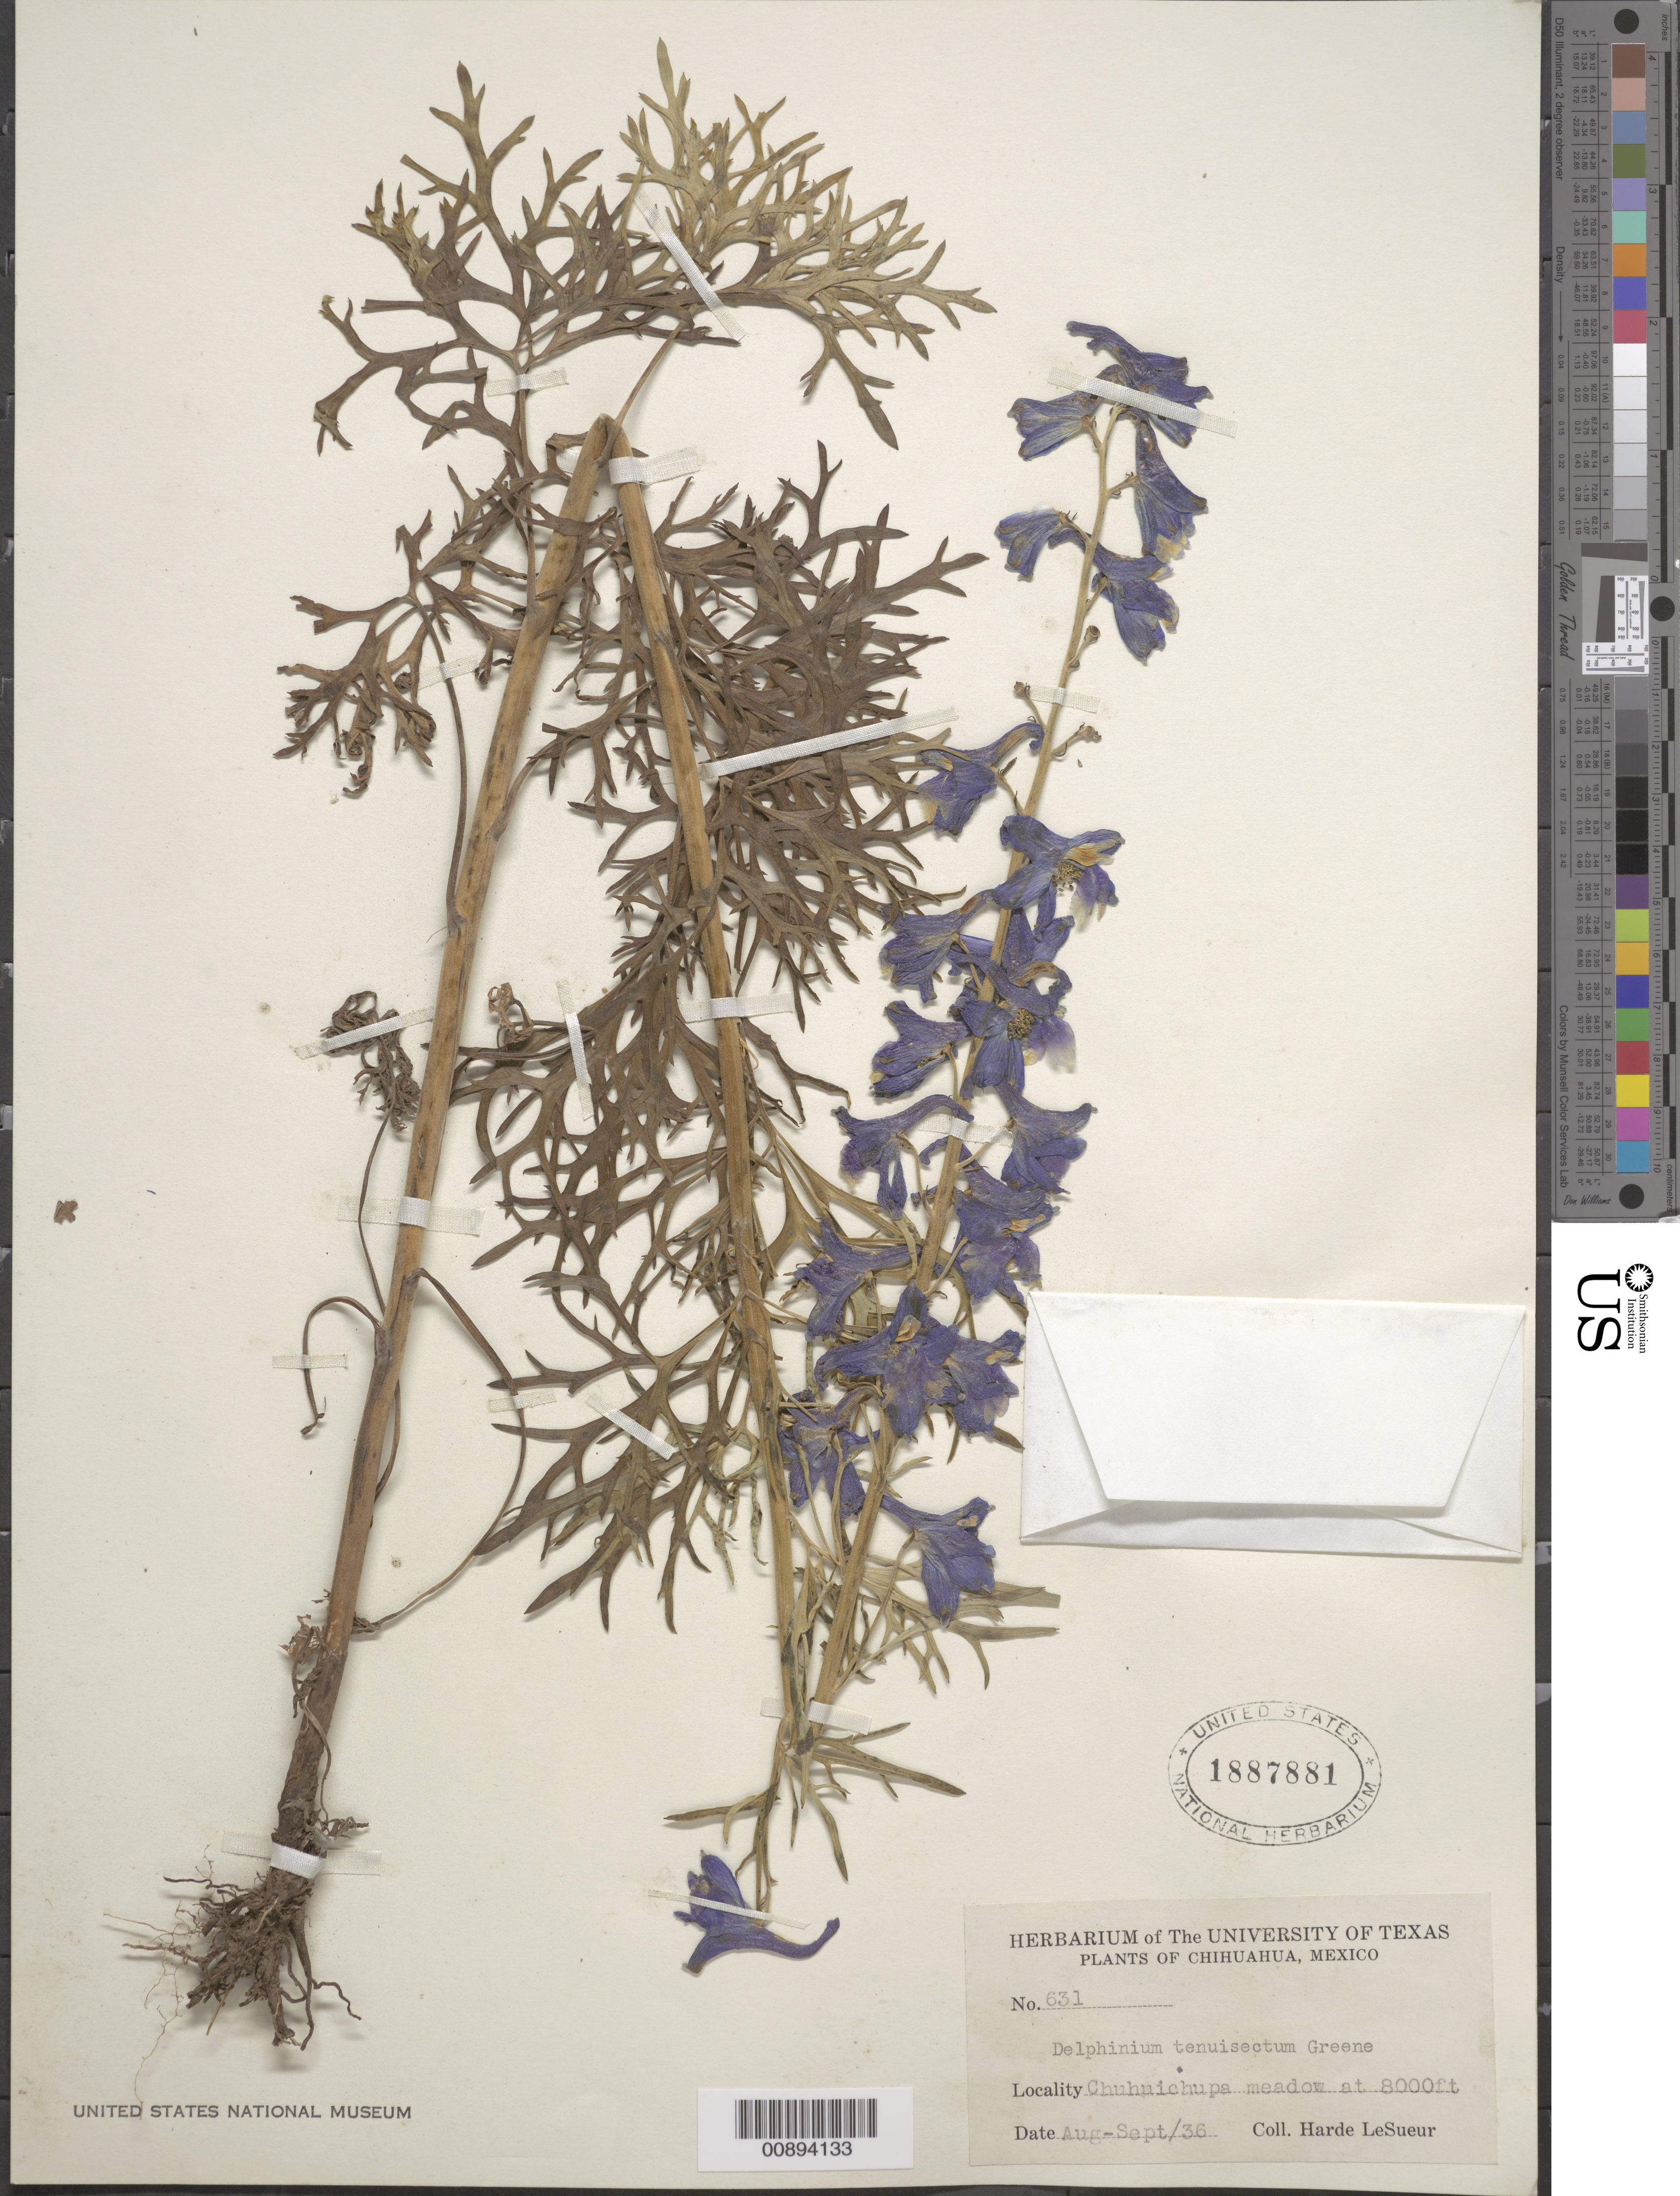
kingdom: Plantae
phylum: Tracheophyta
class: Magnoliopsida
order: Ranunculales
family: Ranunculaceae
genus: Delphinium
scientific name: Delphinium tenuisectum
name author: Greene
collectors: D. H. LeSueur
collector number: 631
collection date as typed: Aug 1936 to -- Sep 1936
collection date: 1936-08/1936-09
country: Mexico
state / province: Chihuahua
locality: Chuhuichupa, Chihuahua.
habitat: Meadow.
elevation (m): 2438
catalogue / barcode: US 1887881